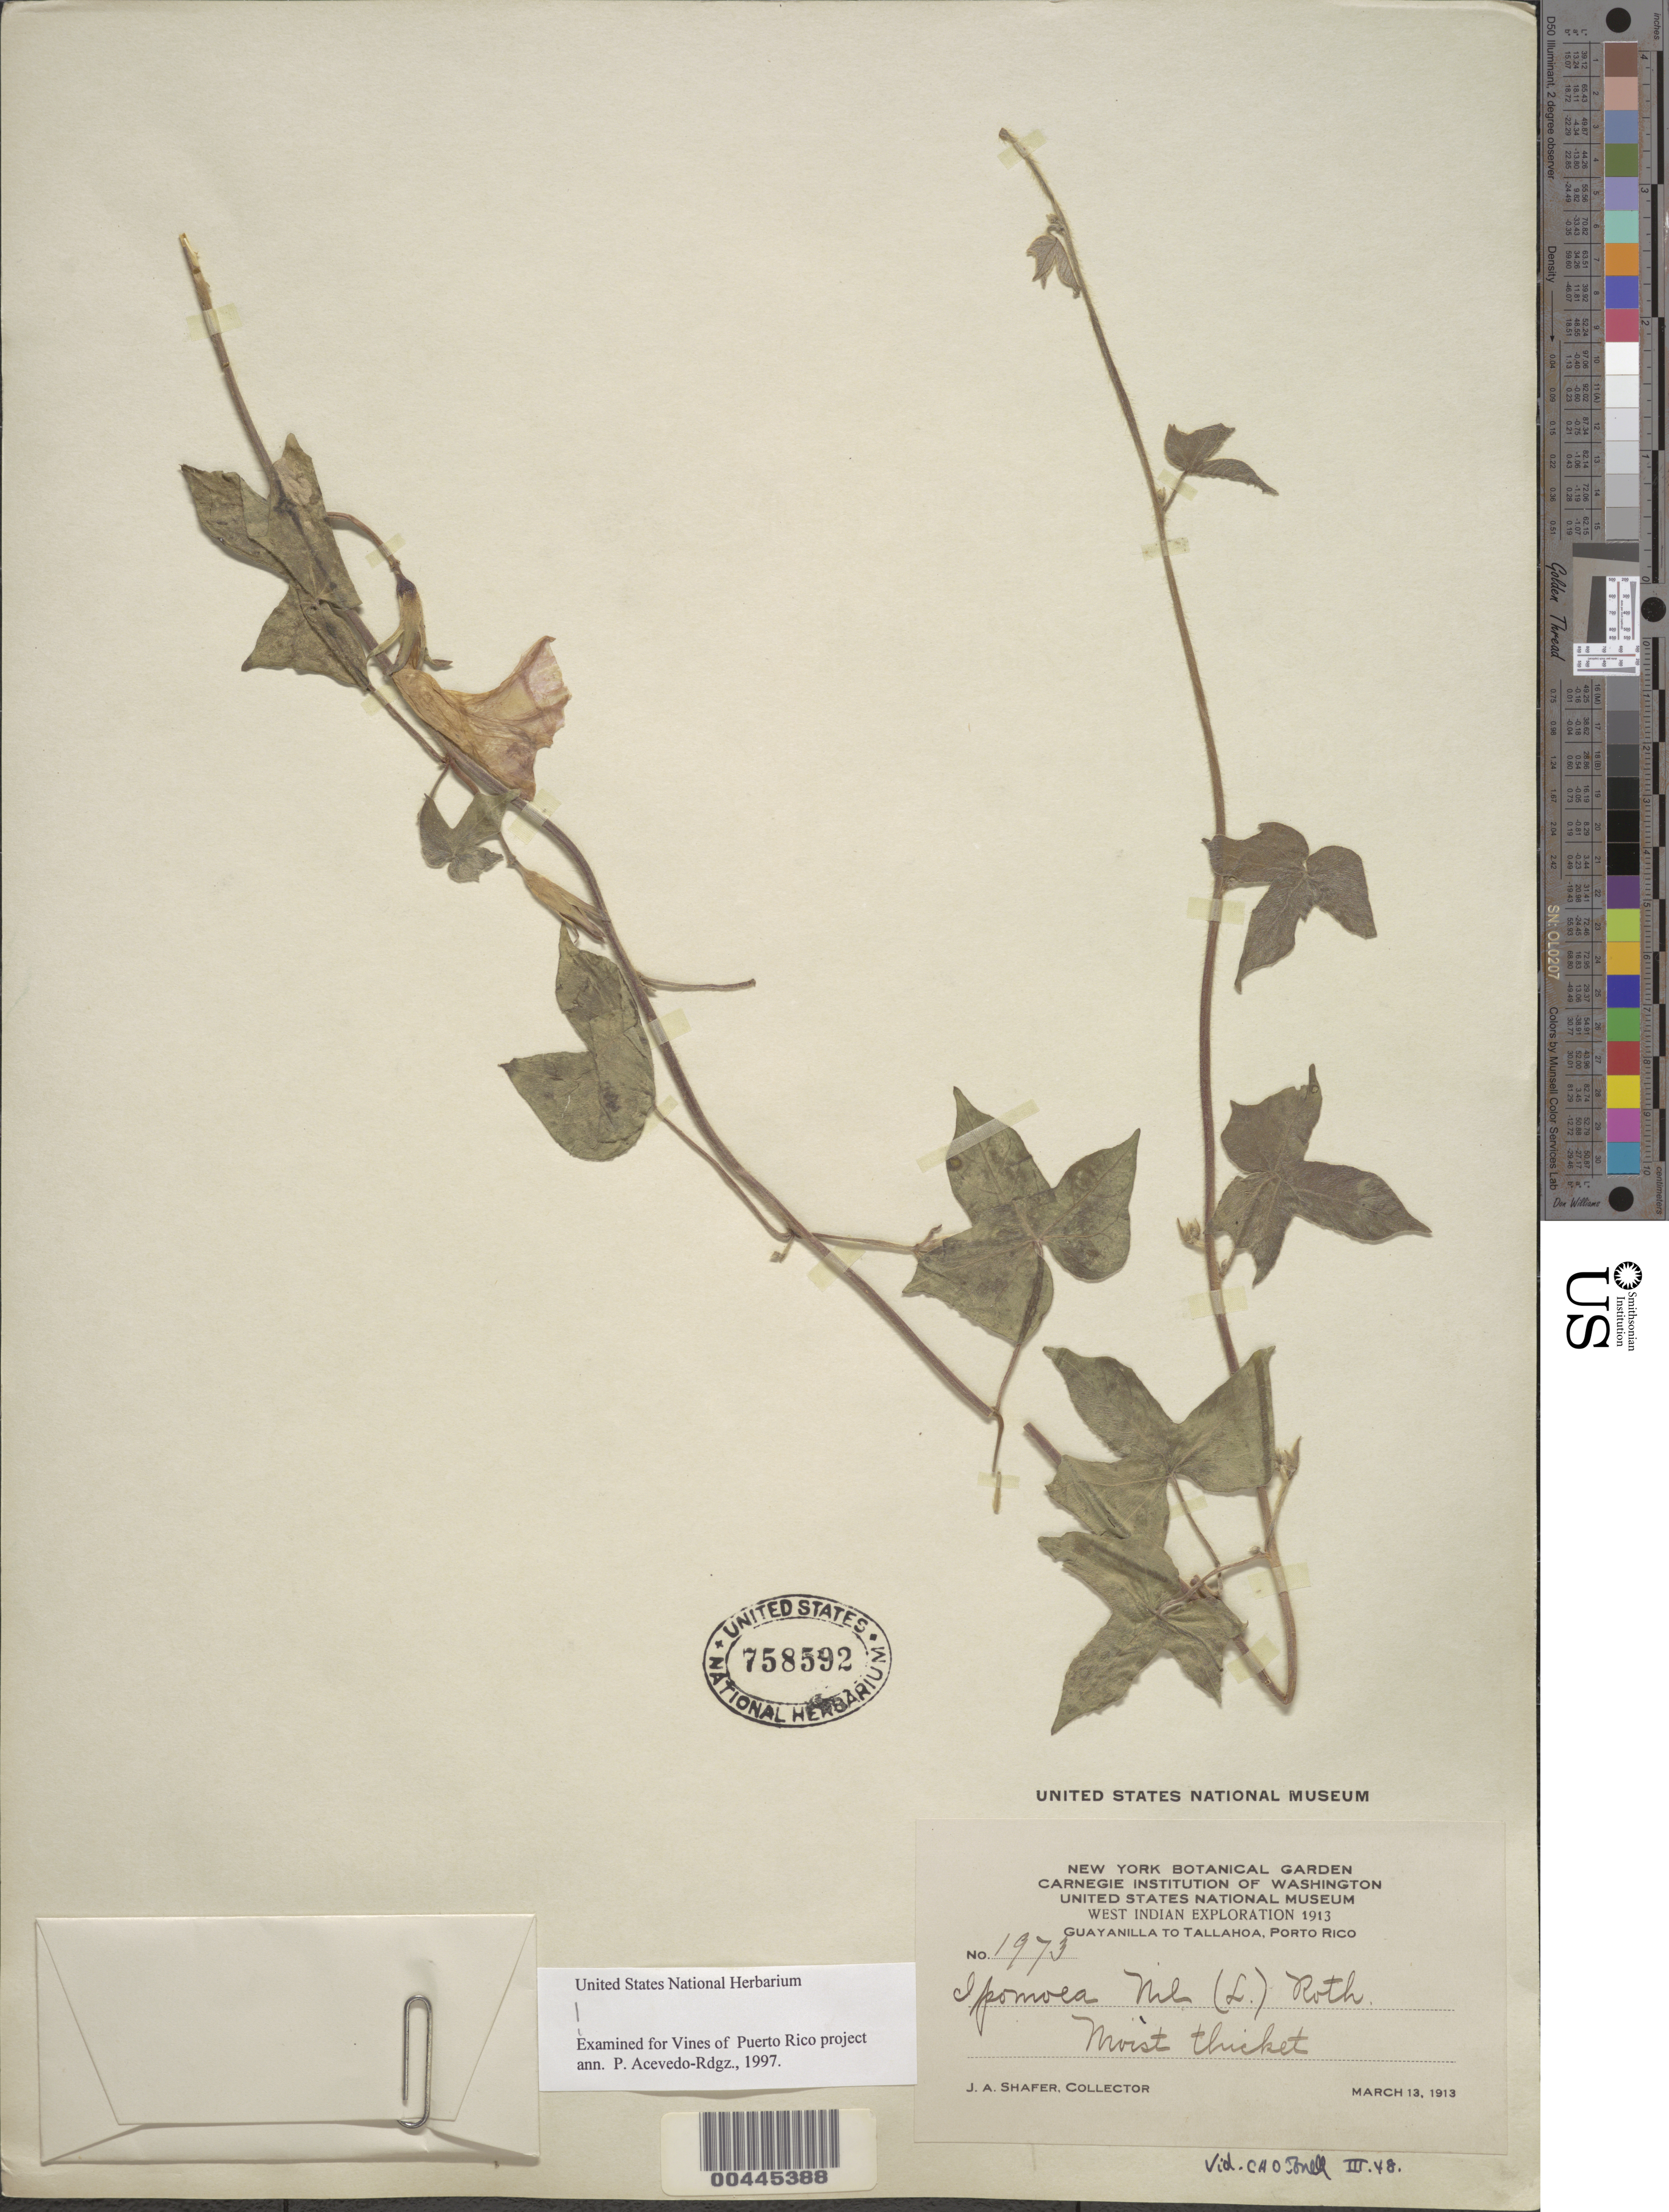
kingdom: Plantae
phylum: Tracheophyta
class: Magnoliopsida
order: Solanales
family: Convolvulaceae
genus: Ipomoea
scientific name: Ipomoea nil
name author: (L.) Roth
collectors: J. A. Shafer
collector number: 1973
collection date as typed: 13 Mar 1913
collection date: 1913-03-13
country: Puerto Rico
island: Greater Antilles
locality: Guayanilla to Tallahoa. Moist thicket.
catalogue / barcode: US 758592